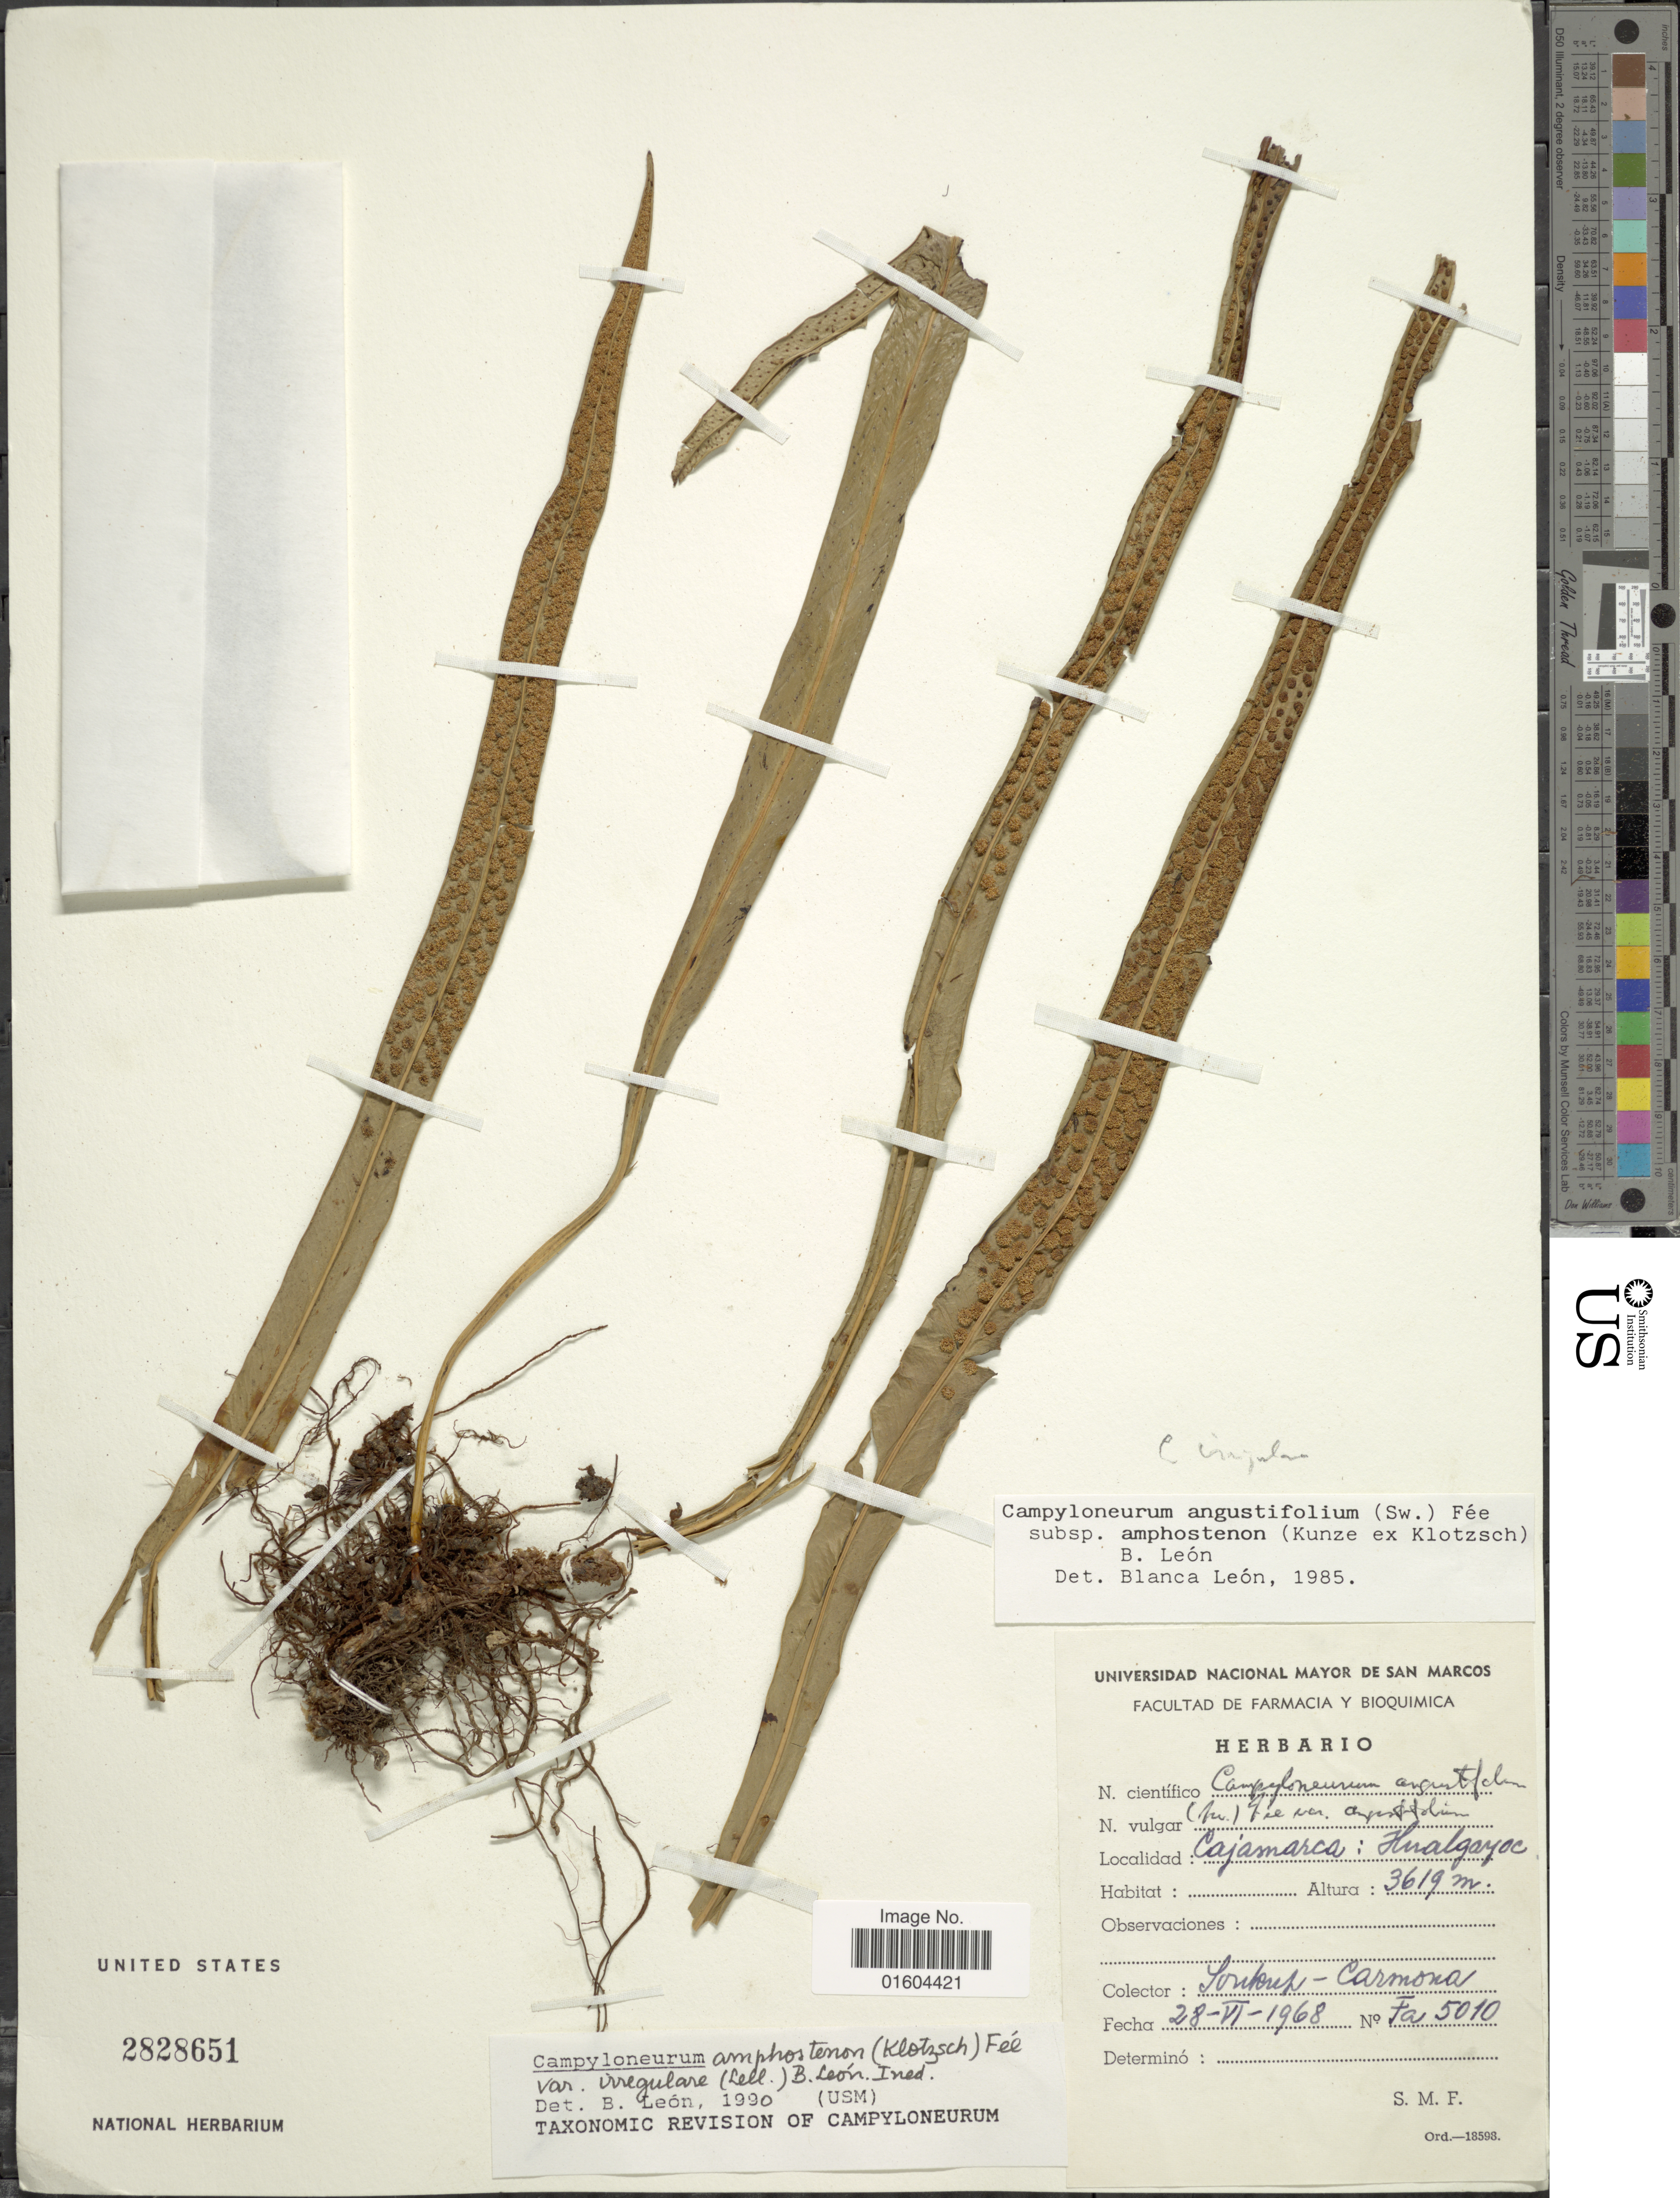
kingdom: Plantae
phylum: Tracheophyta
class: Polypodiopsida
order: Polypodiales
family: Polypodiaceae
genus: Campyloneurum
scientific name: Campyloneurum irregulare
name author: Lellinger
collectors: Soukup-Carmona, --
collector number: Fa5010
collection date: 1968-06-28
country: Peru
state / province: Cajamarca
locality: Cajamarca: Hualgayoc.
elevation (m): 3619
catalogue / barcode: US 2828651